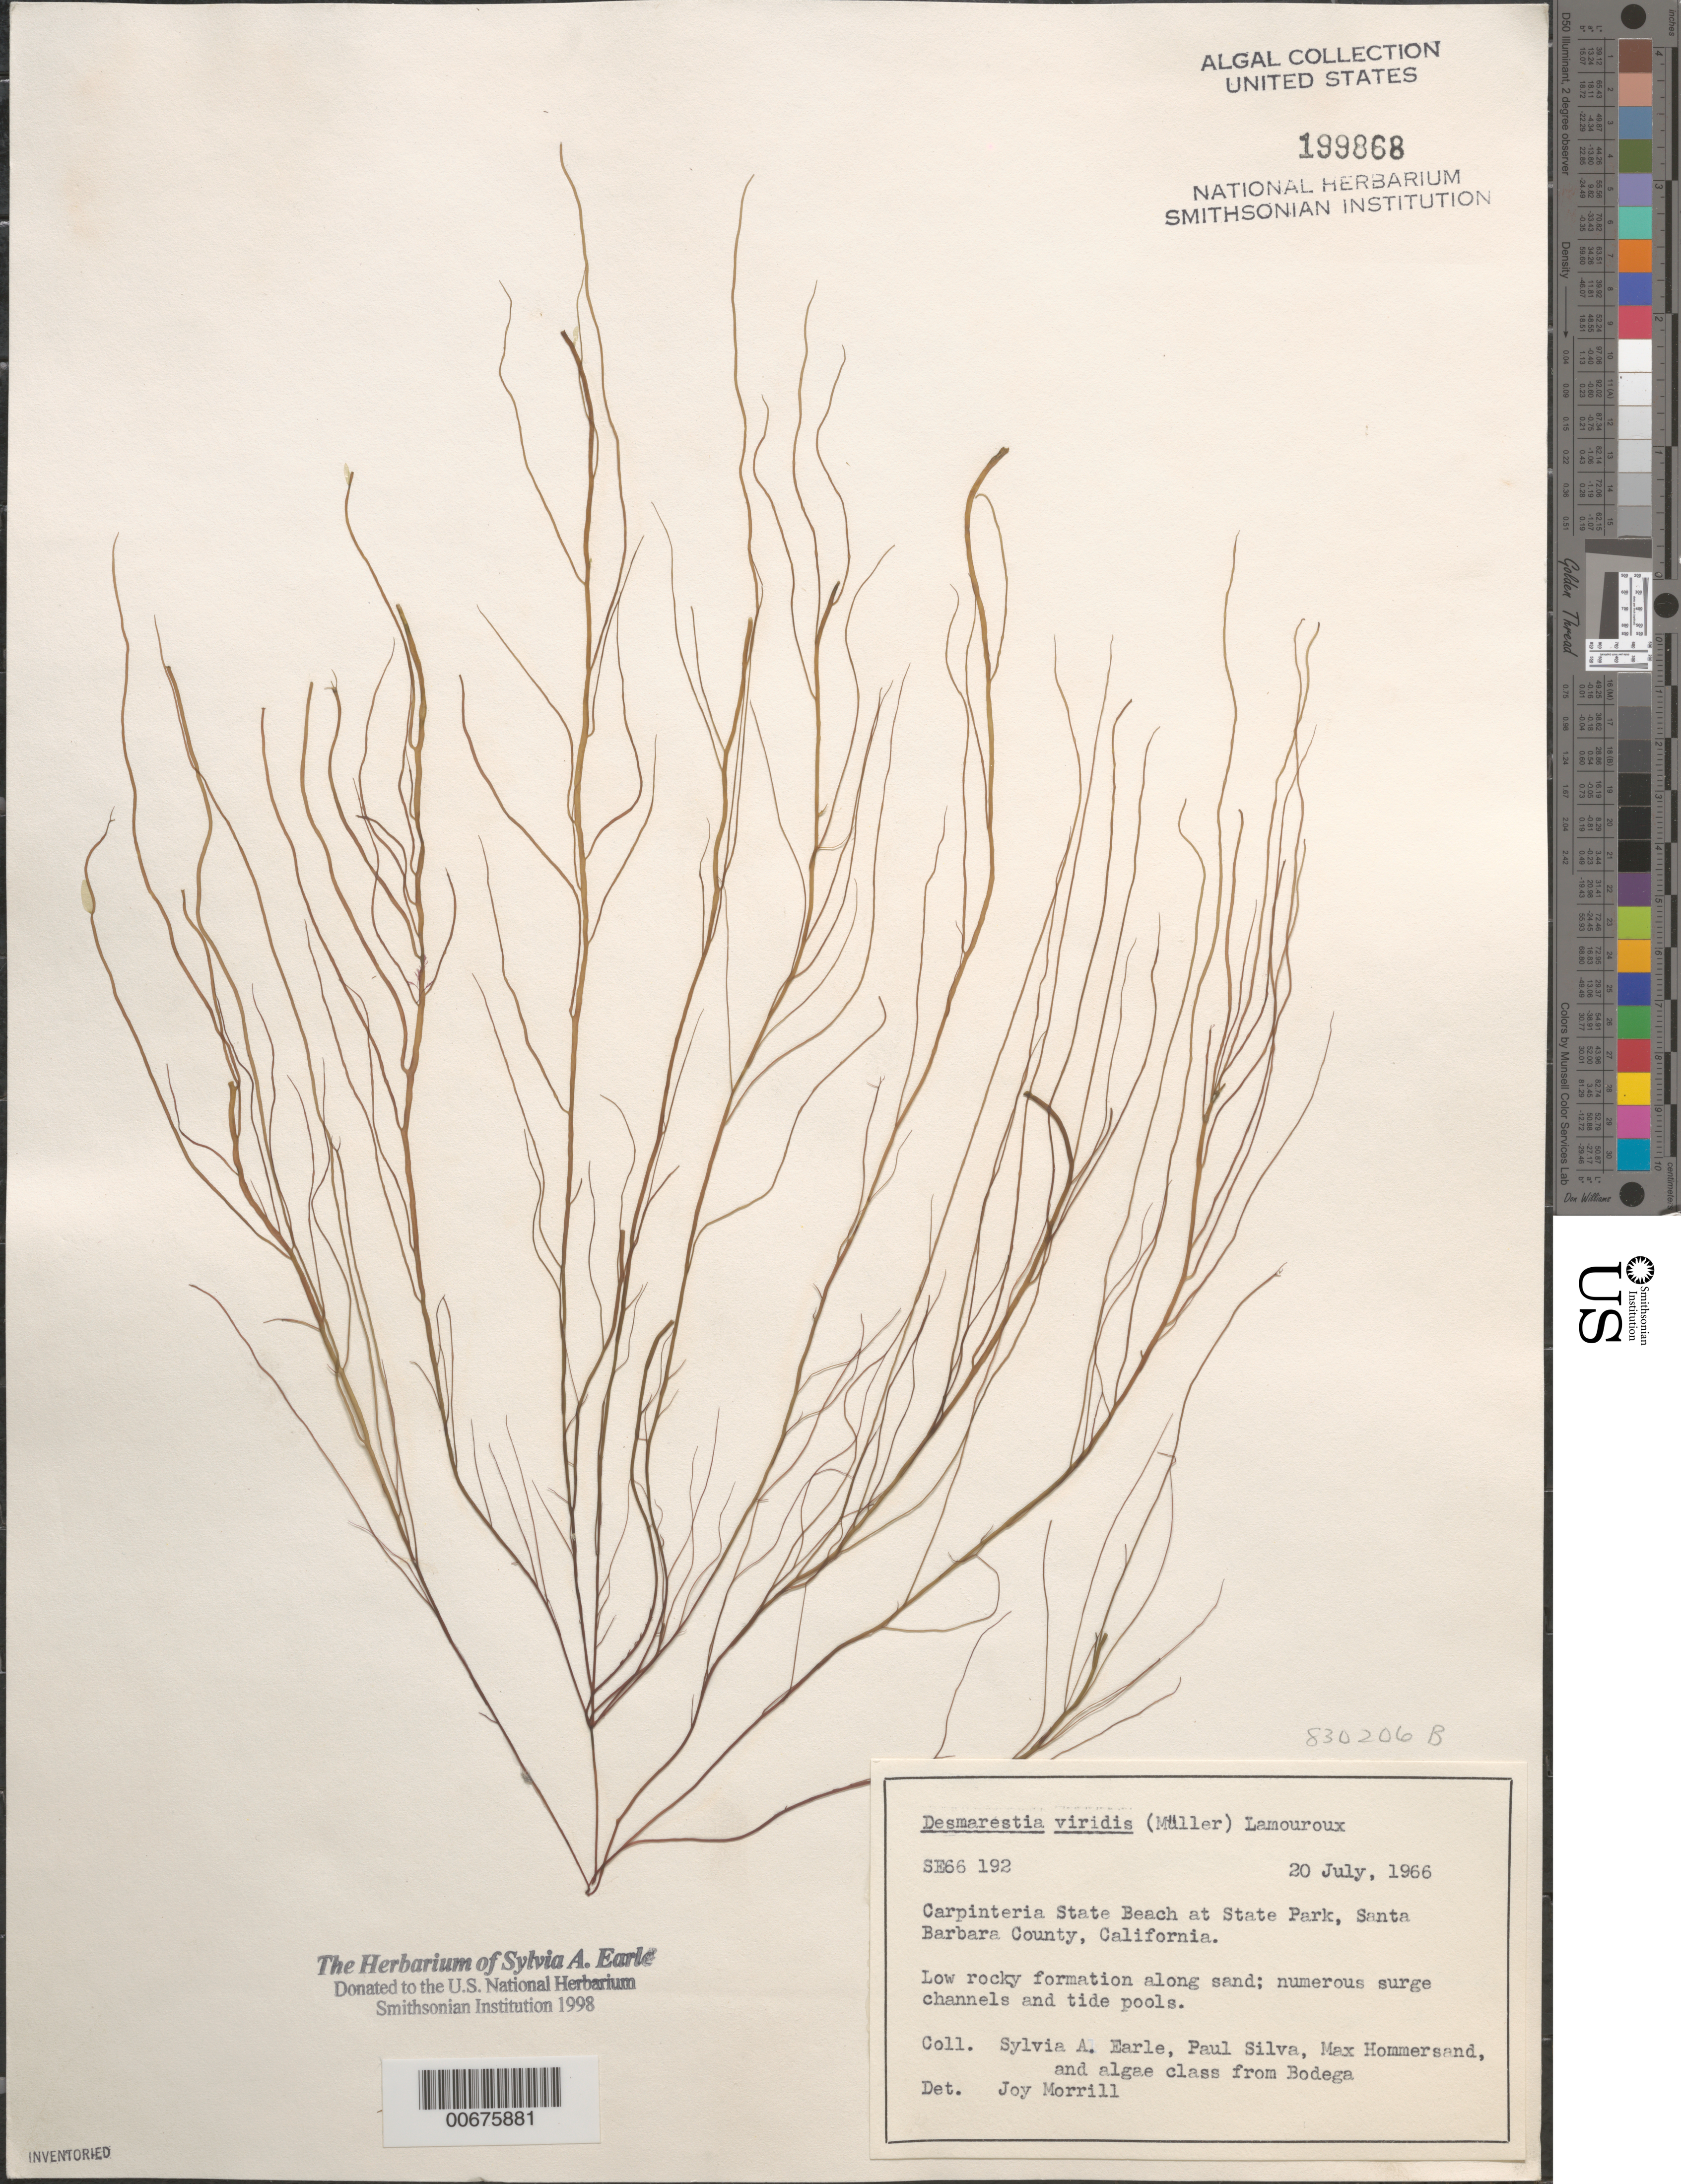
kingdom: Chromista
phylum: Ochrophyta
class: Phaeophyceae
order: Desmarestiales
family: Desmarestiaceae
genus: Desmarestia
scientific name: Desmarestia viridis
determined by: Morrill, J.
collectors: S. A. Earle, P. C. Silva, M. H. Hommersand & Bodega Algae Class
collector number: SE 66192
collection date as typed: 20 Jul 1966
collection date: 1966-07-20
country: United States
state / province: California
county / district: Santa Barbara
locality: Carpinteria State Beach, State Park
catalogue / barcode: US 199868